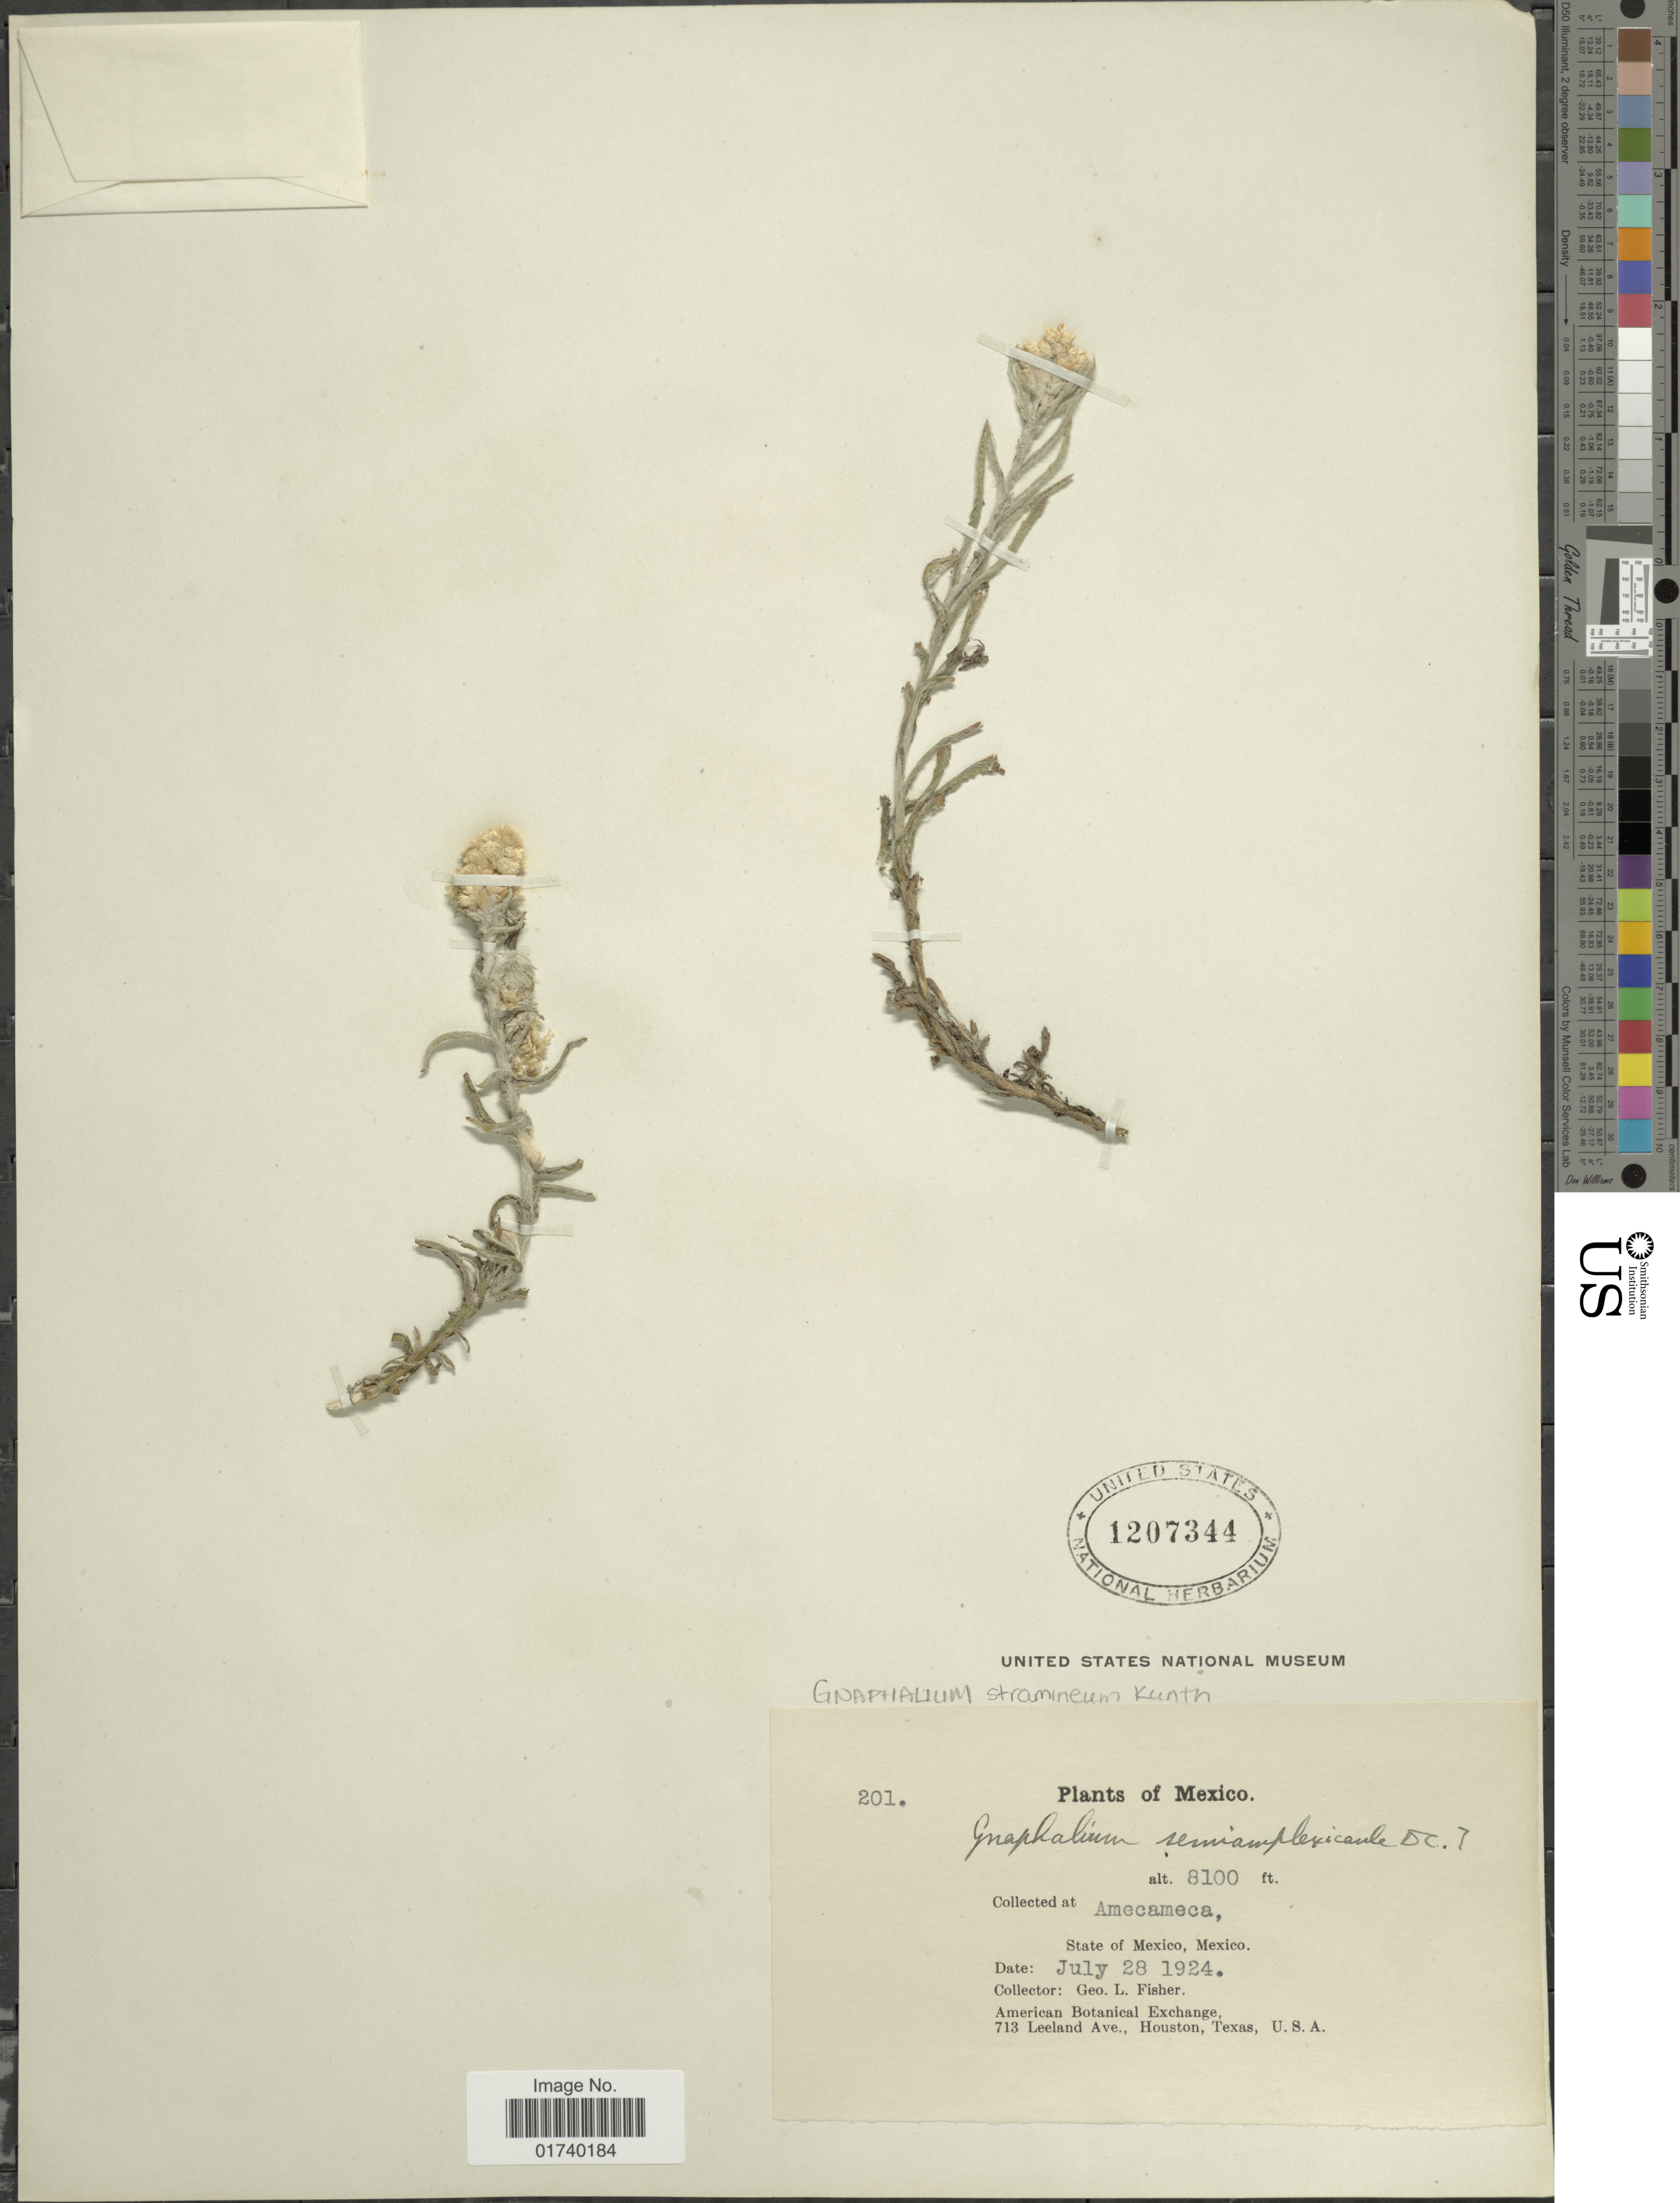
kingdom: Plantae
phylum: Tracheophyta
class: Magnoliopsida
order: Asterales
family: Asteraceae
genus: Pseudognaphalium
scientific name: Pseudognaphalium stramineum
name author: (Kunth) Anderb.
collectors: G. L. Fisher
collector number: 201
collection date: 1924-07-28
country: Mexico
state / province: México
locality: Amecameca, State of Mexico.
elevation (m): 8100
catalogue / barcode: US 1207344